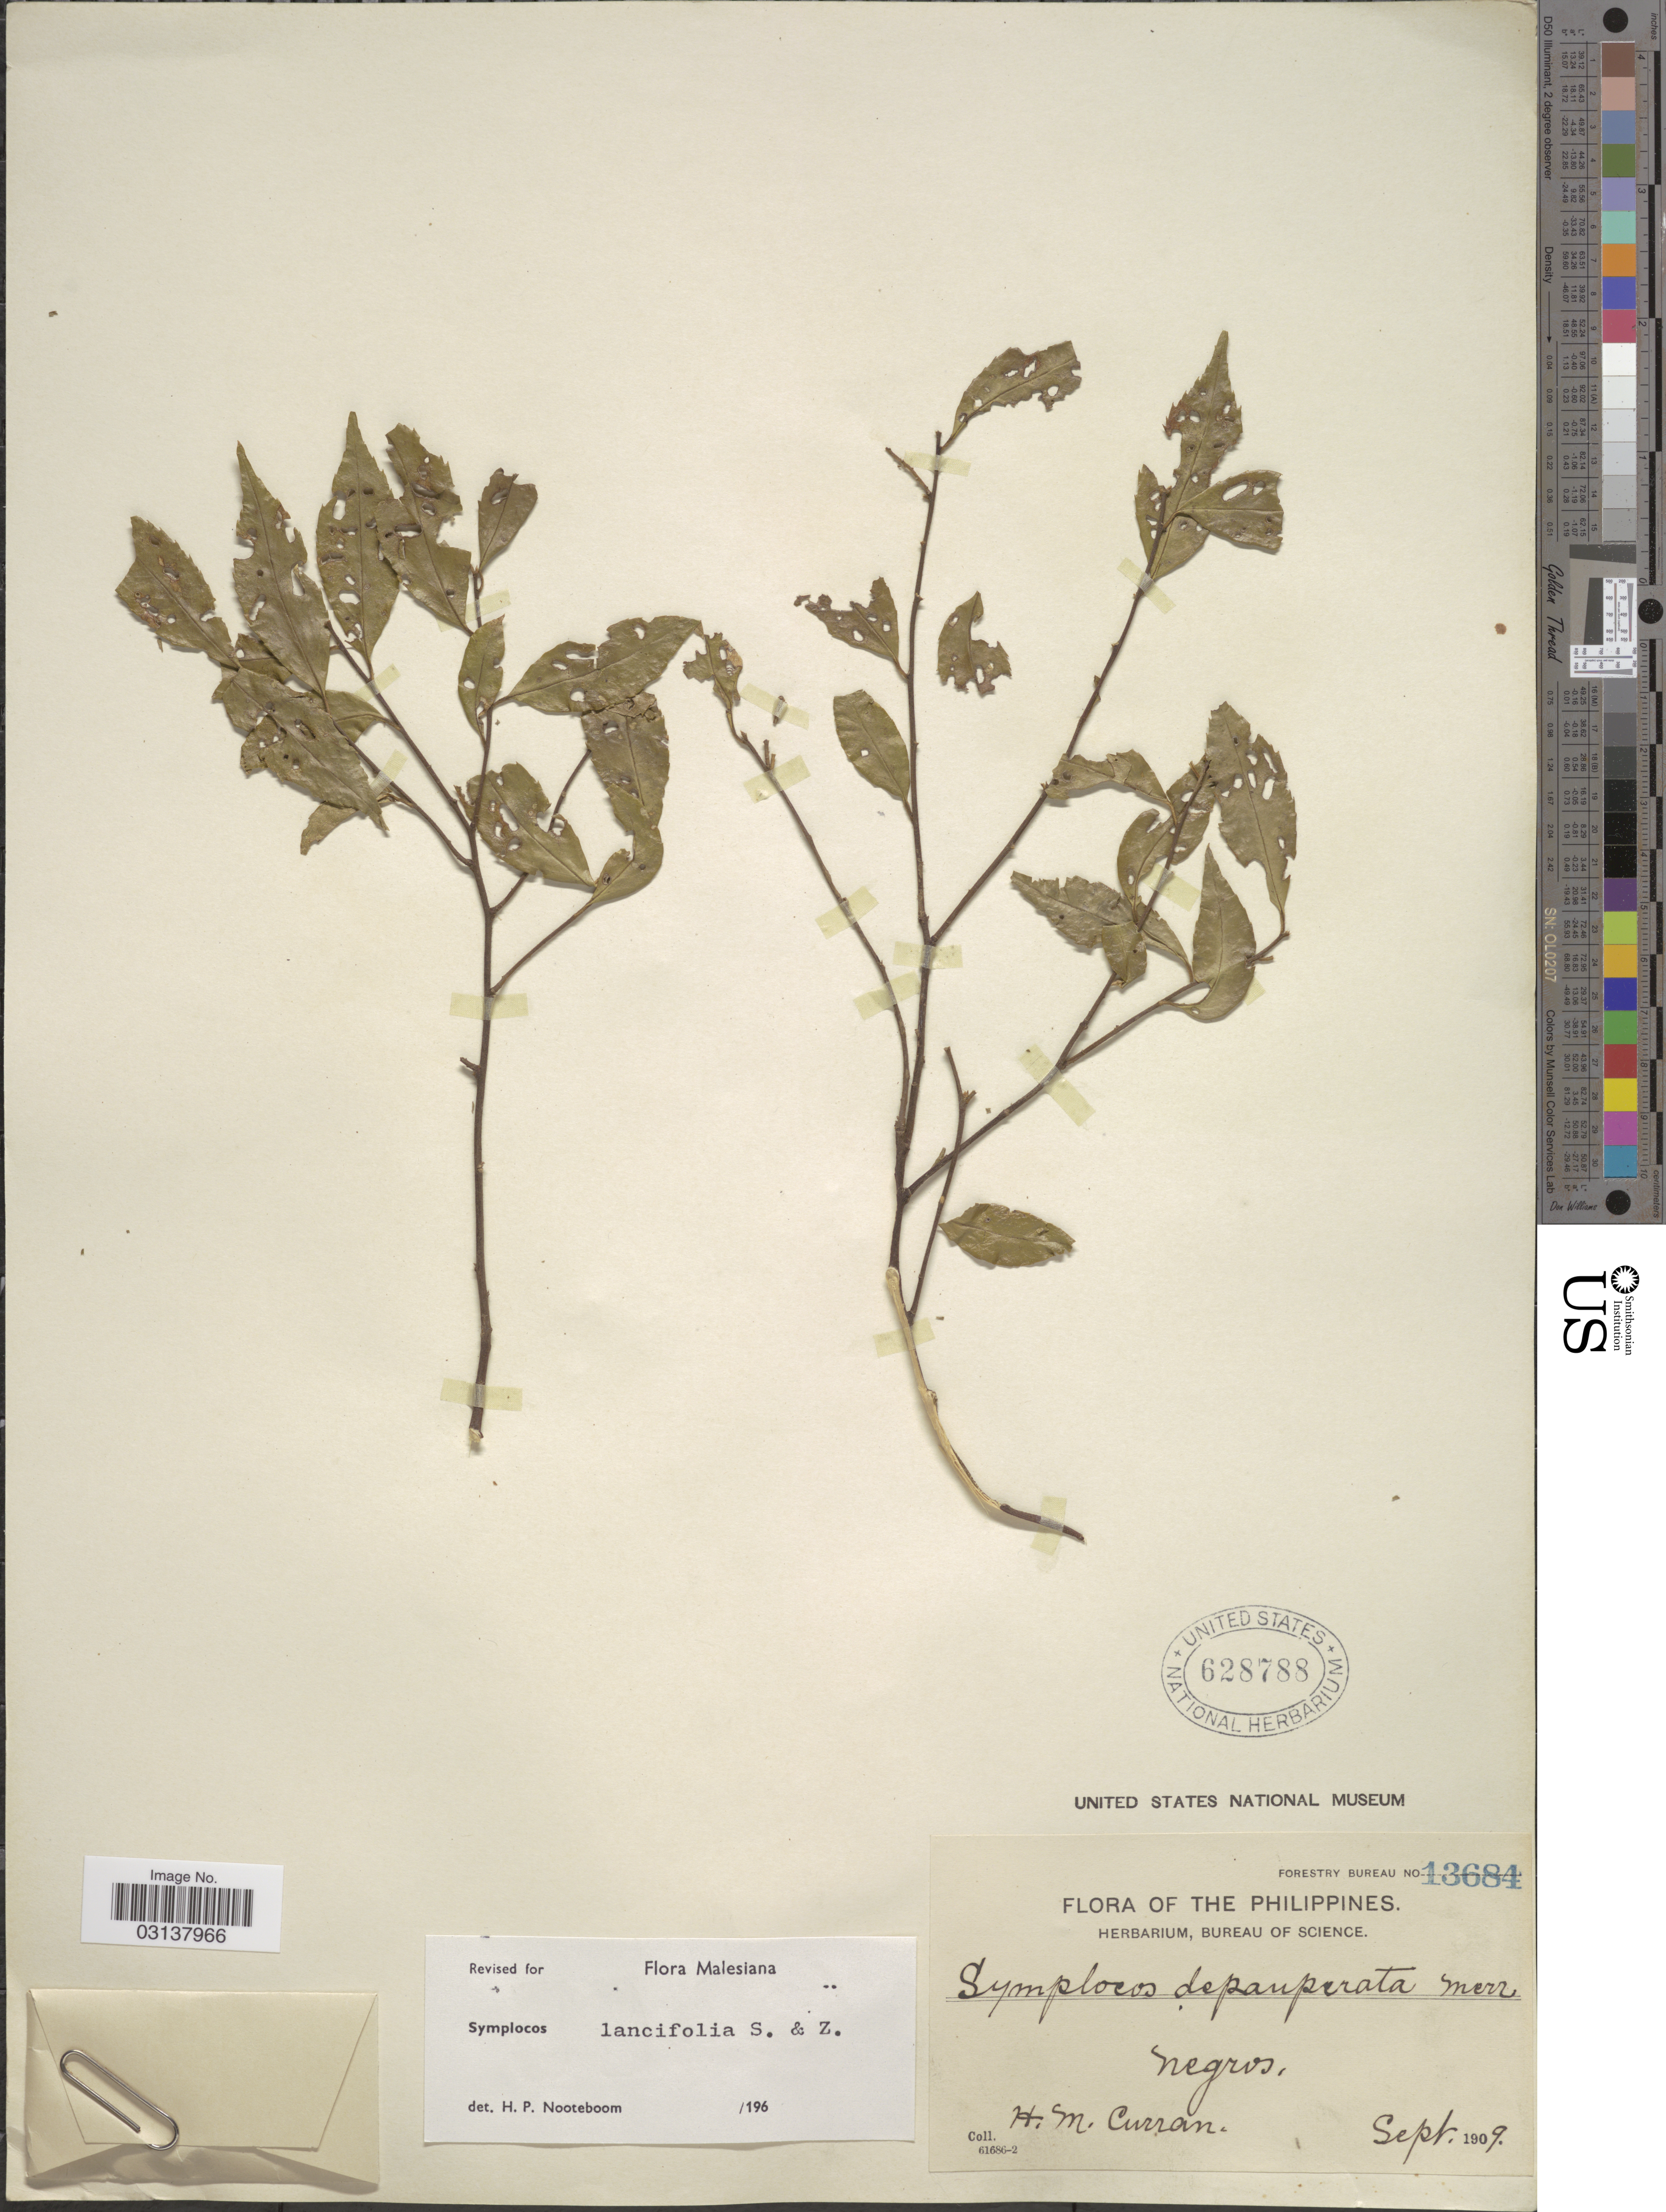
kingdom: Plantae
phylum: Tracheophyta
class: Magnoliopsida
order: Ericales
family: Symplocaceae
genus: Symplocos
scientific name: Symplocos lancifolia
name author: Siebert & Zucc.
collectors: H. M. Curran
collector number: Forestry Bureau 13684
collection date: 1909-09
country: Philippines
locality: The Philippines. Negros.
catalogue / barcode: US 628788